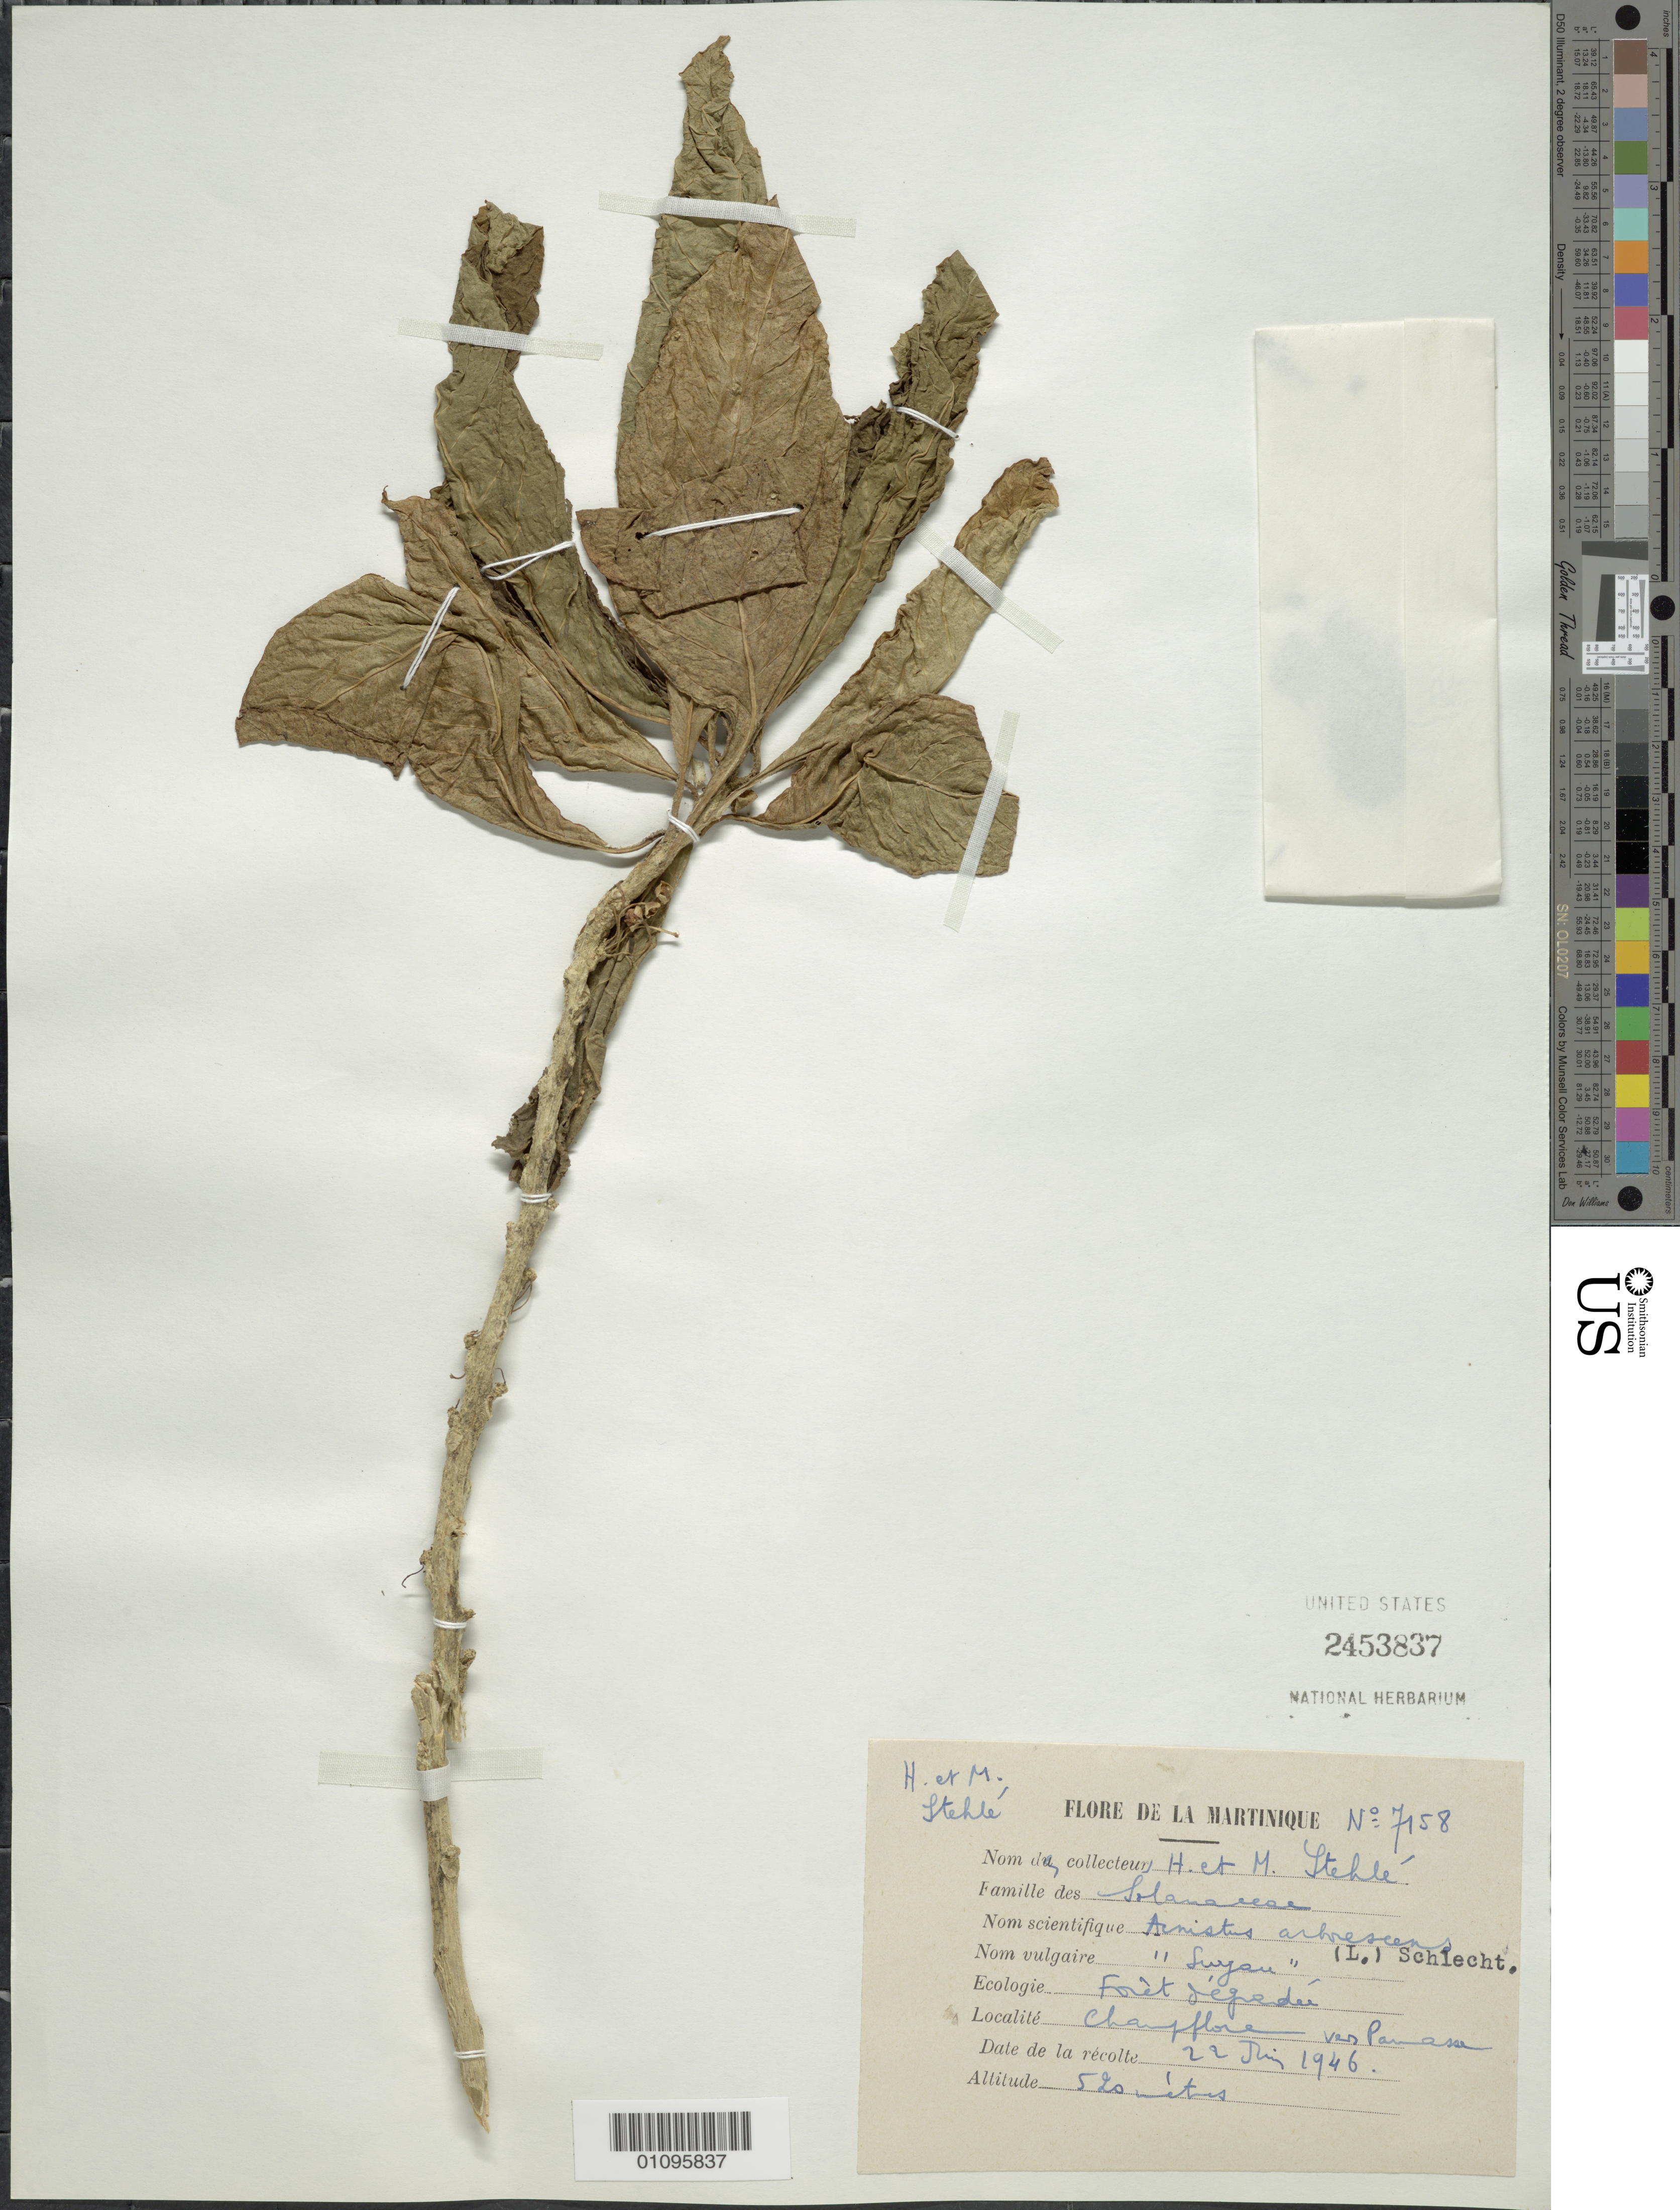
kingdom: Plantae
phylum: Tracheophyta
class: Magnoliopsida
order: Solanales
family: Solanaceae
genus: Acnistus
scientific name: Acnistus arborescens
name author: (L.) Schltdl.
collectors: H. Stehlé & M. Stehlé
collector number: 7158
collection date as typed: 22 Jun 1946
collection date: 1946-06-22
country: Martinique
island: Martinique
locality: Champflore vers Panasse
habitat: Forêt dégradée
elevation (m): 520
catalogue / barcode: US 2453837